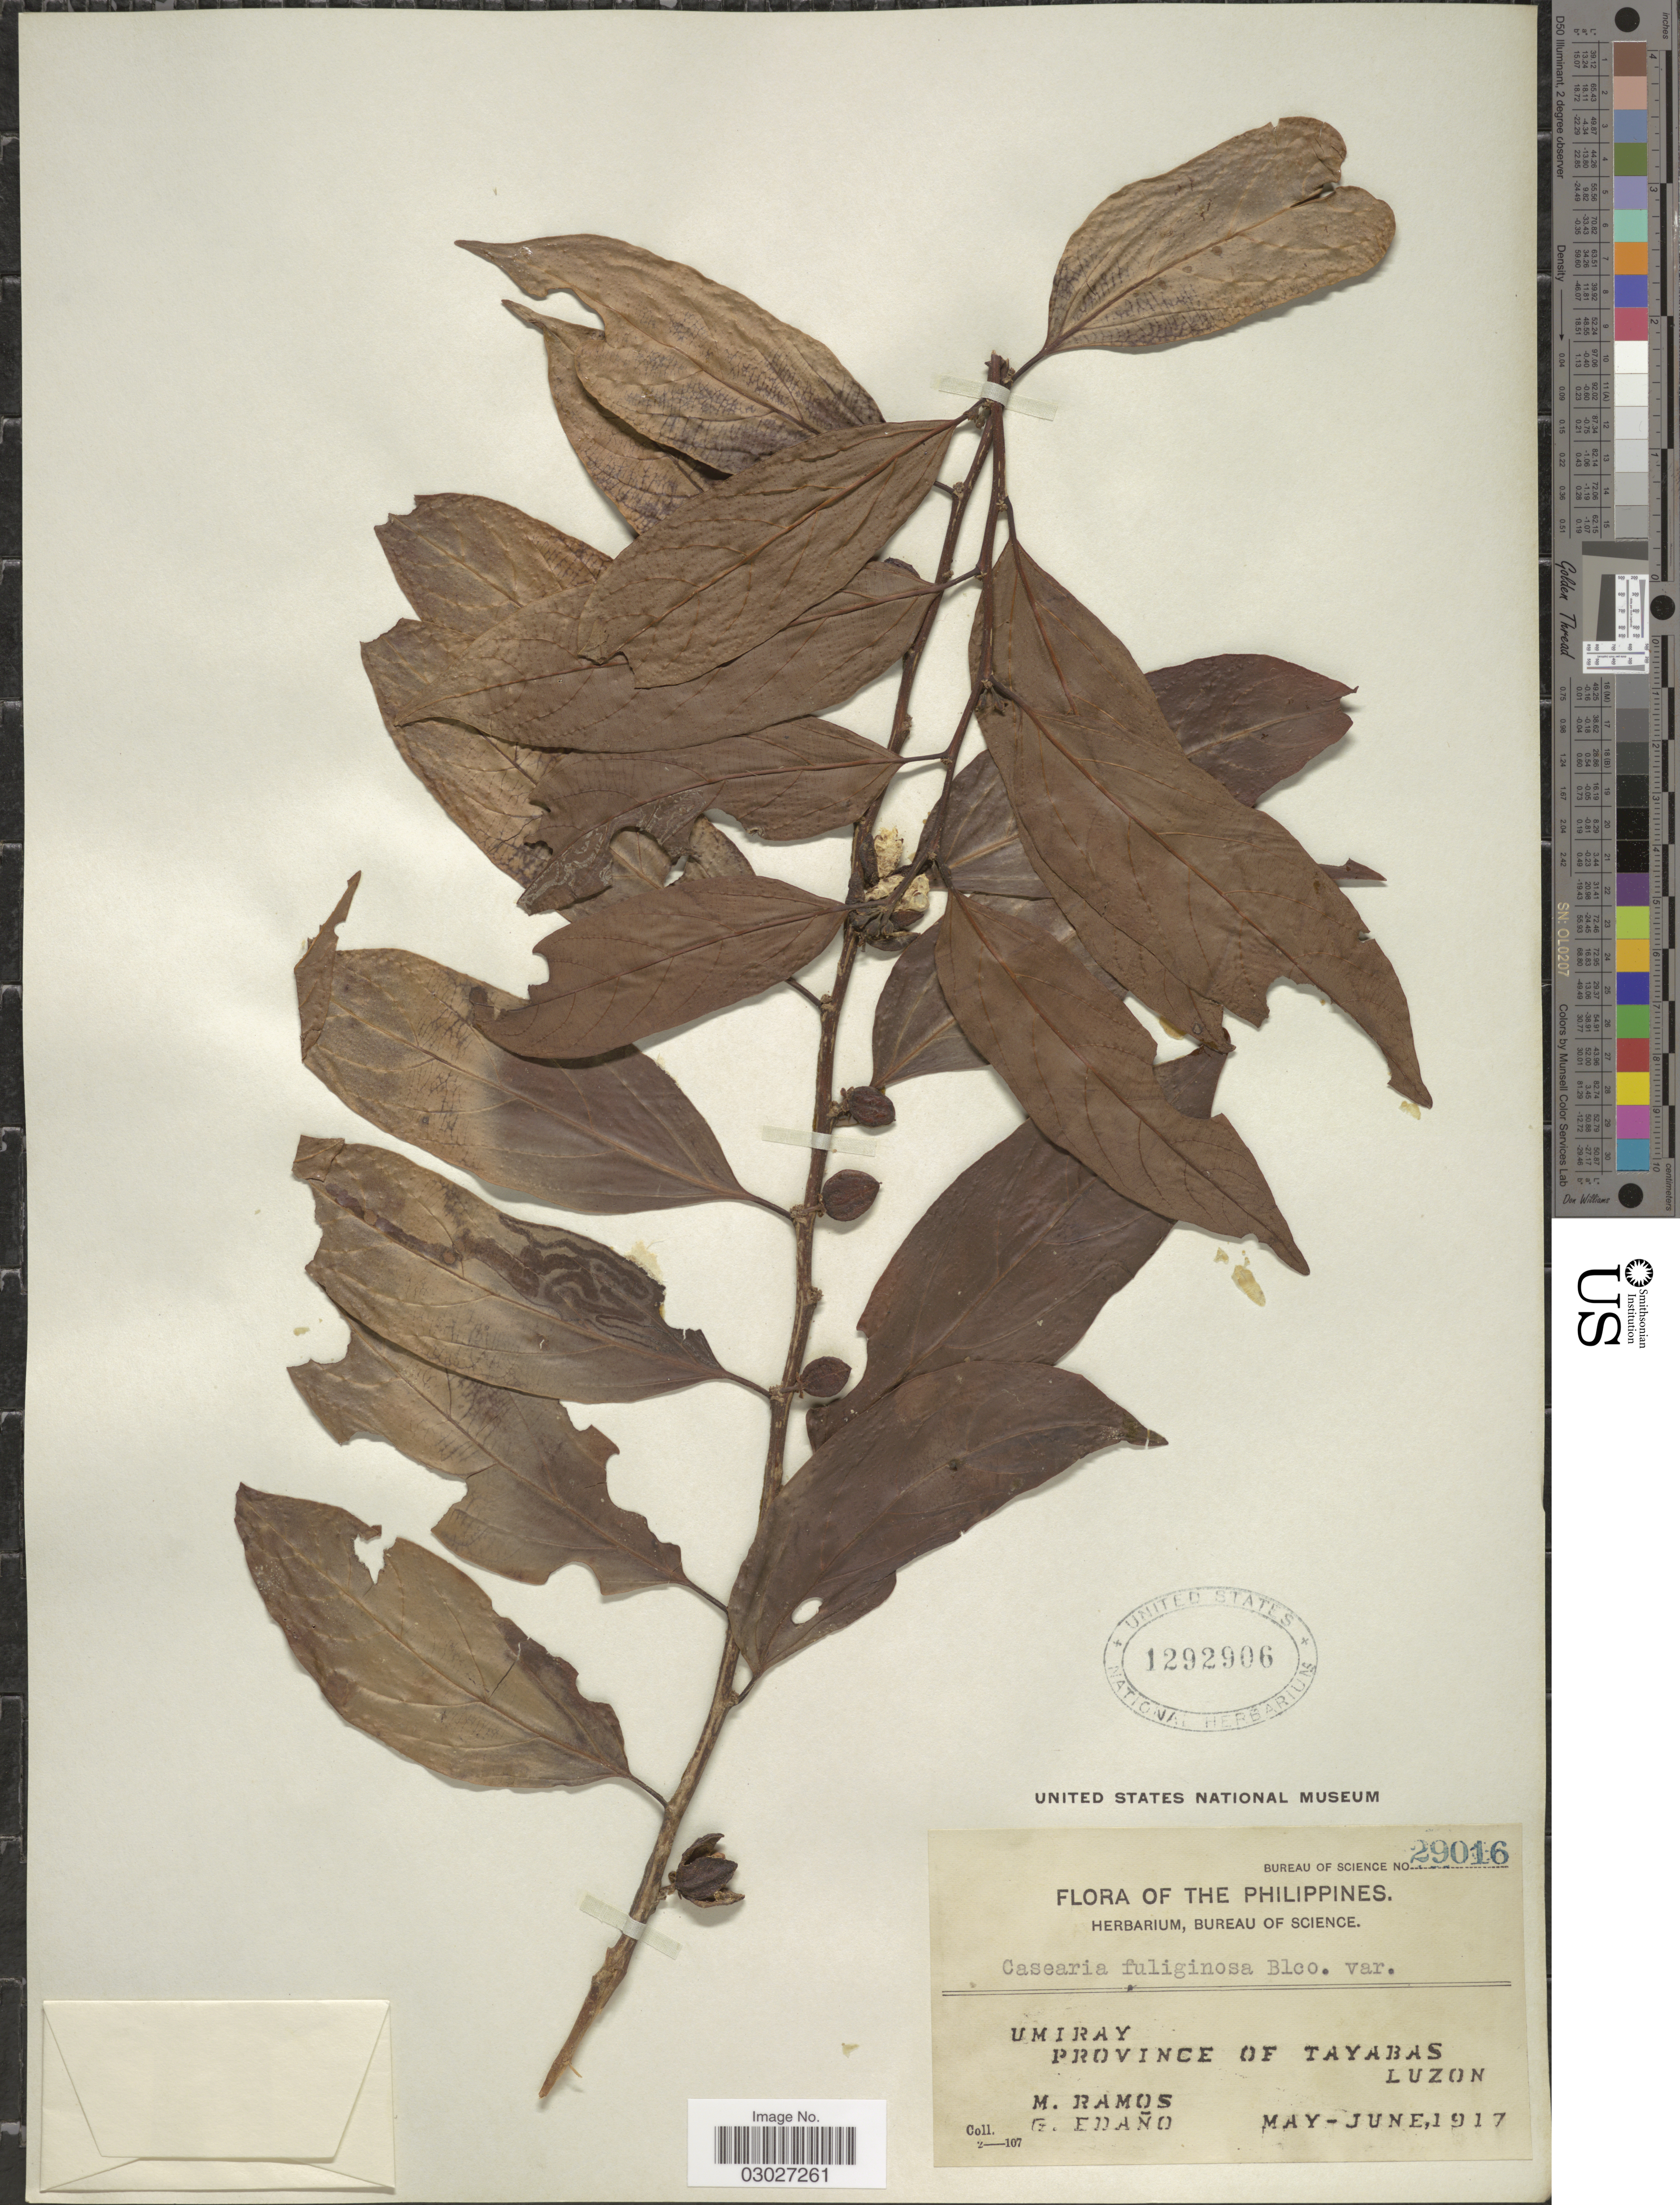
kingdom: Plantae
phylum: Tracheophyta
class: Magnoliopsida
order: Malpighiales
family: Salicaceae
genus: Casearia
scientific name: Casearia fuliginosa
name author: (Blanco) Blanco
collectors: M. Ramos & G. Edaño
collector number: Bureau of Science 29016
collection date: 1917-05/1917-06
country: Philippines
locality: Umiray, Province of Tayabas, Luzon.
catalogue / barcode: US 1292906